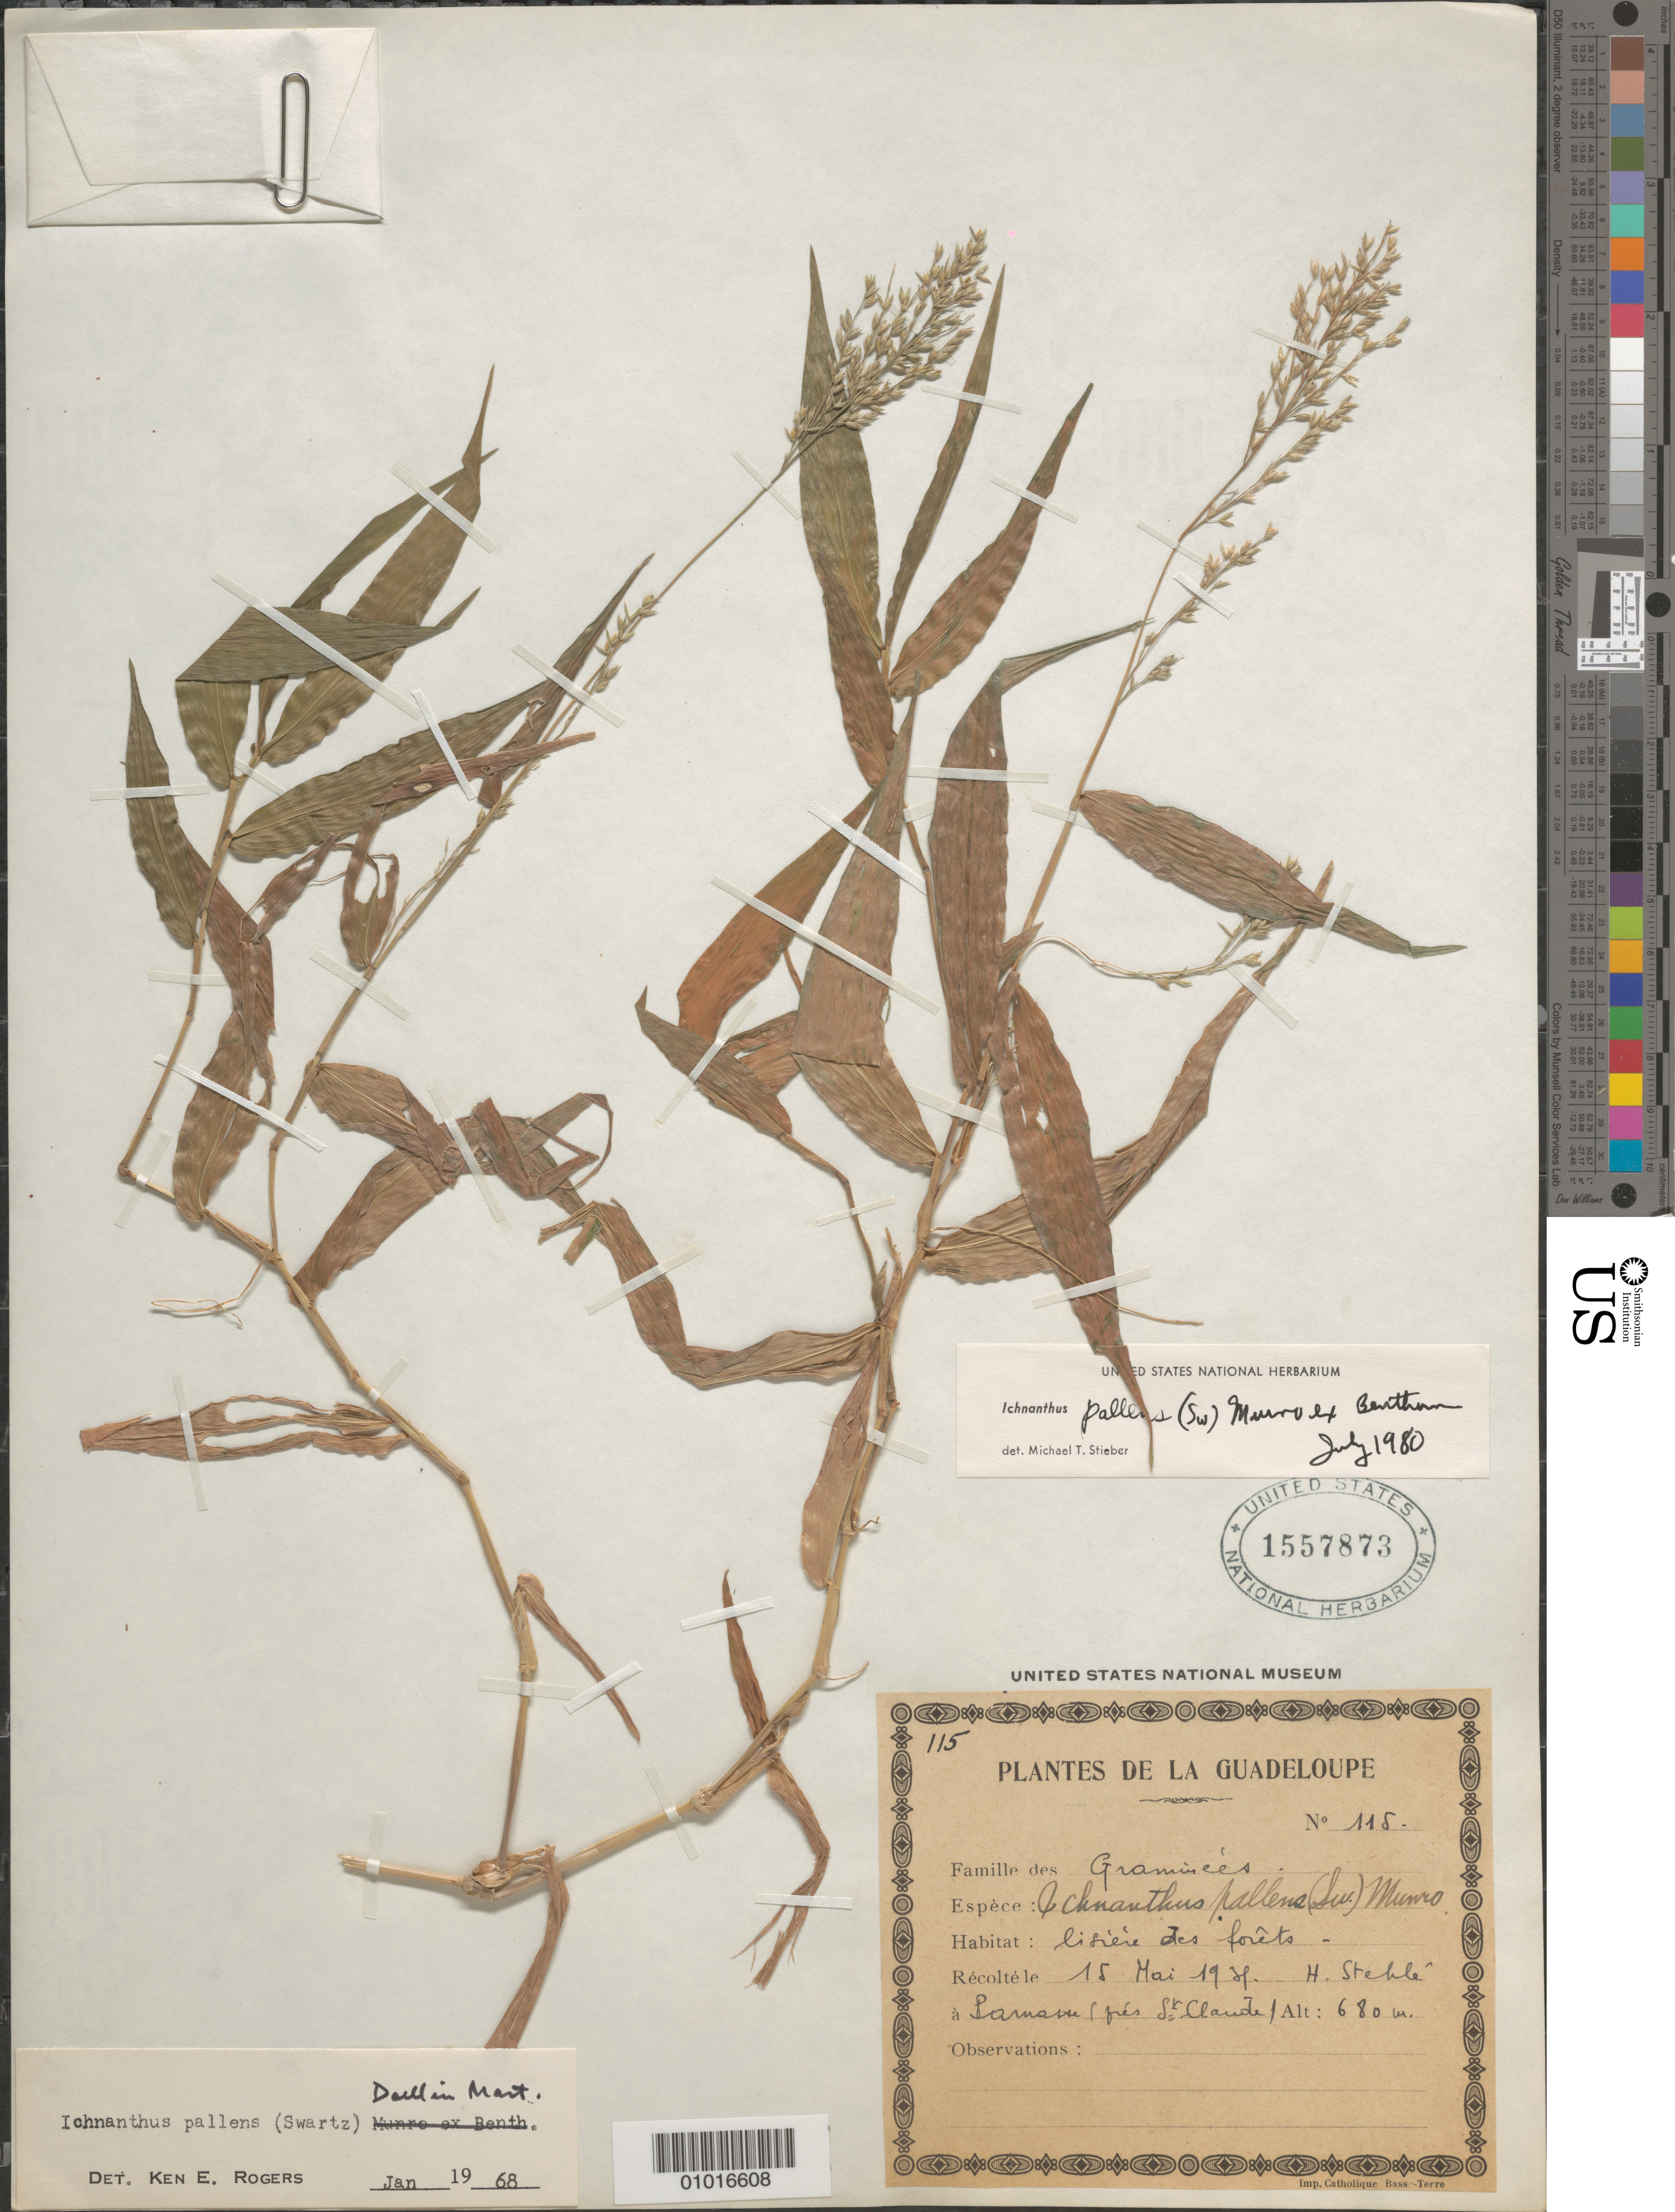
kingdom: Plantae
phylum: Tracheophyta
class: Liliopsida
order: Poales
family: Poaceae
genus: Ichnanthus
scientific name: Ichnanthus pallens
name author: (Sw.) Munro ex Benth.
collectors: H. Stehlé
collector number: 115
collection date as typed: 15 May 1931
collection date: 1931-05-15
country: Guadeloupe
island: Basse Terre [Guadeloupe]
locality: Parnase qeus Sr. Claude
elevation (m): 680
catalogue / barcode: US 1557873